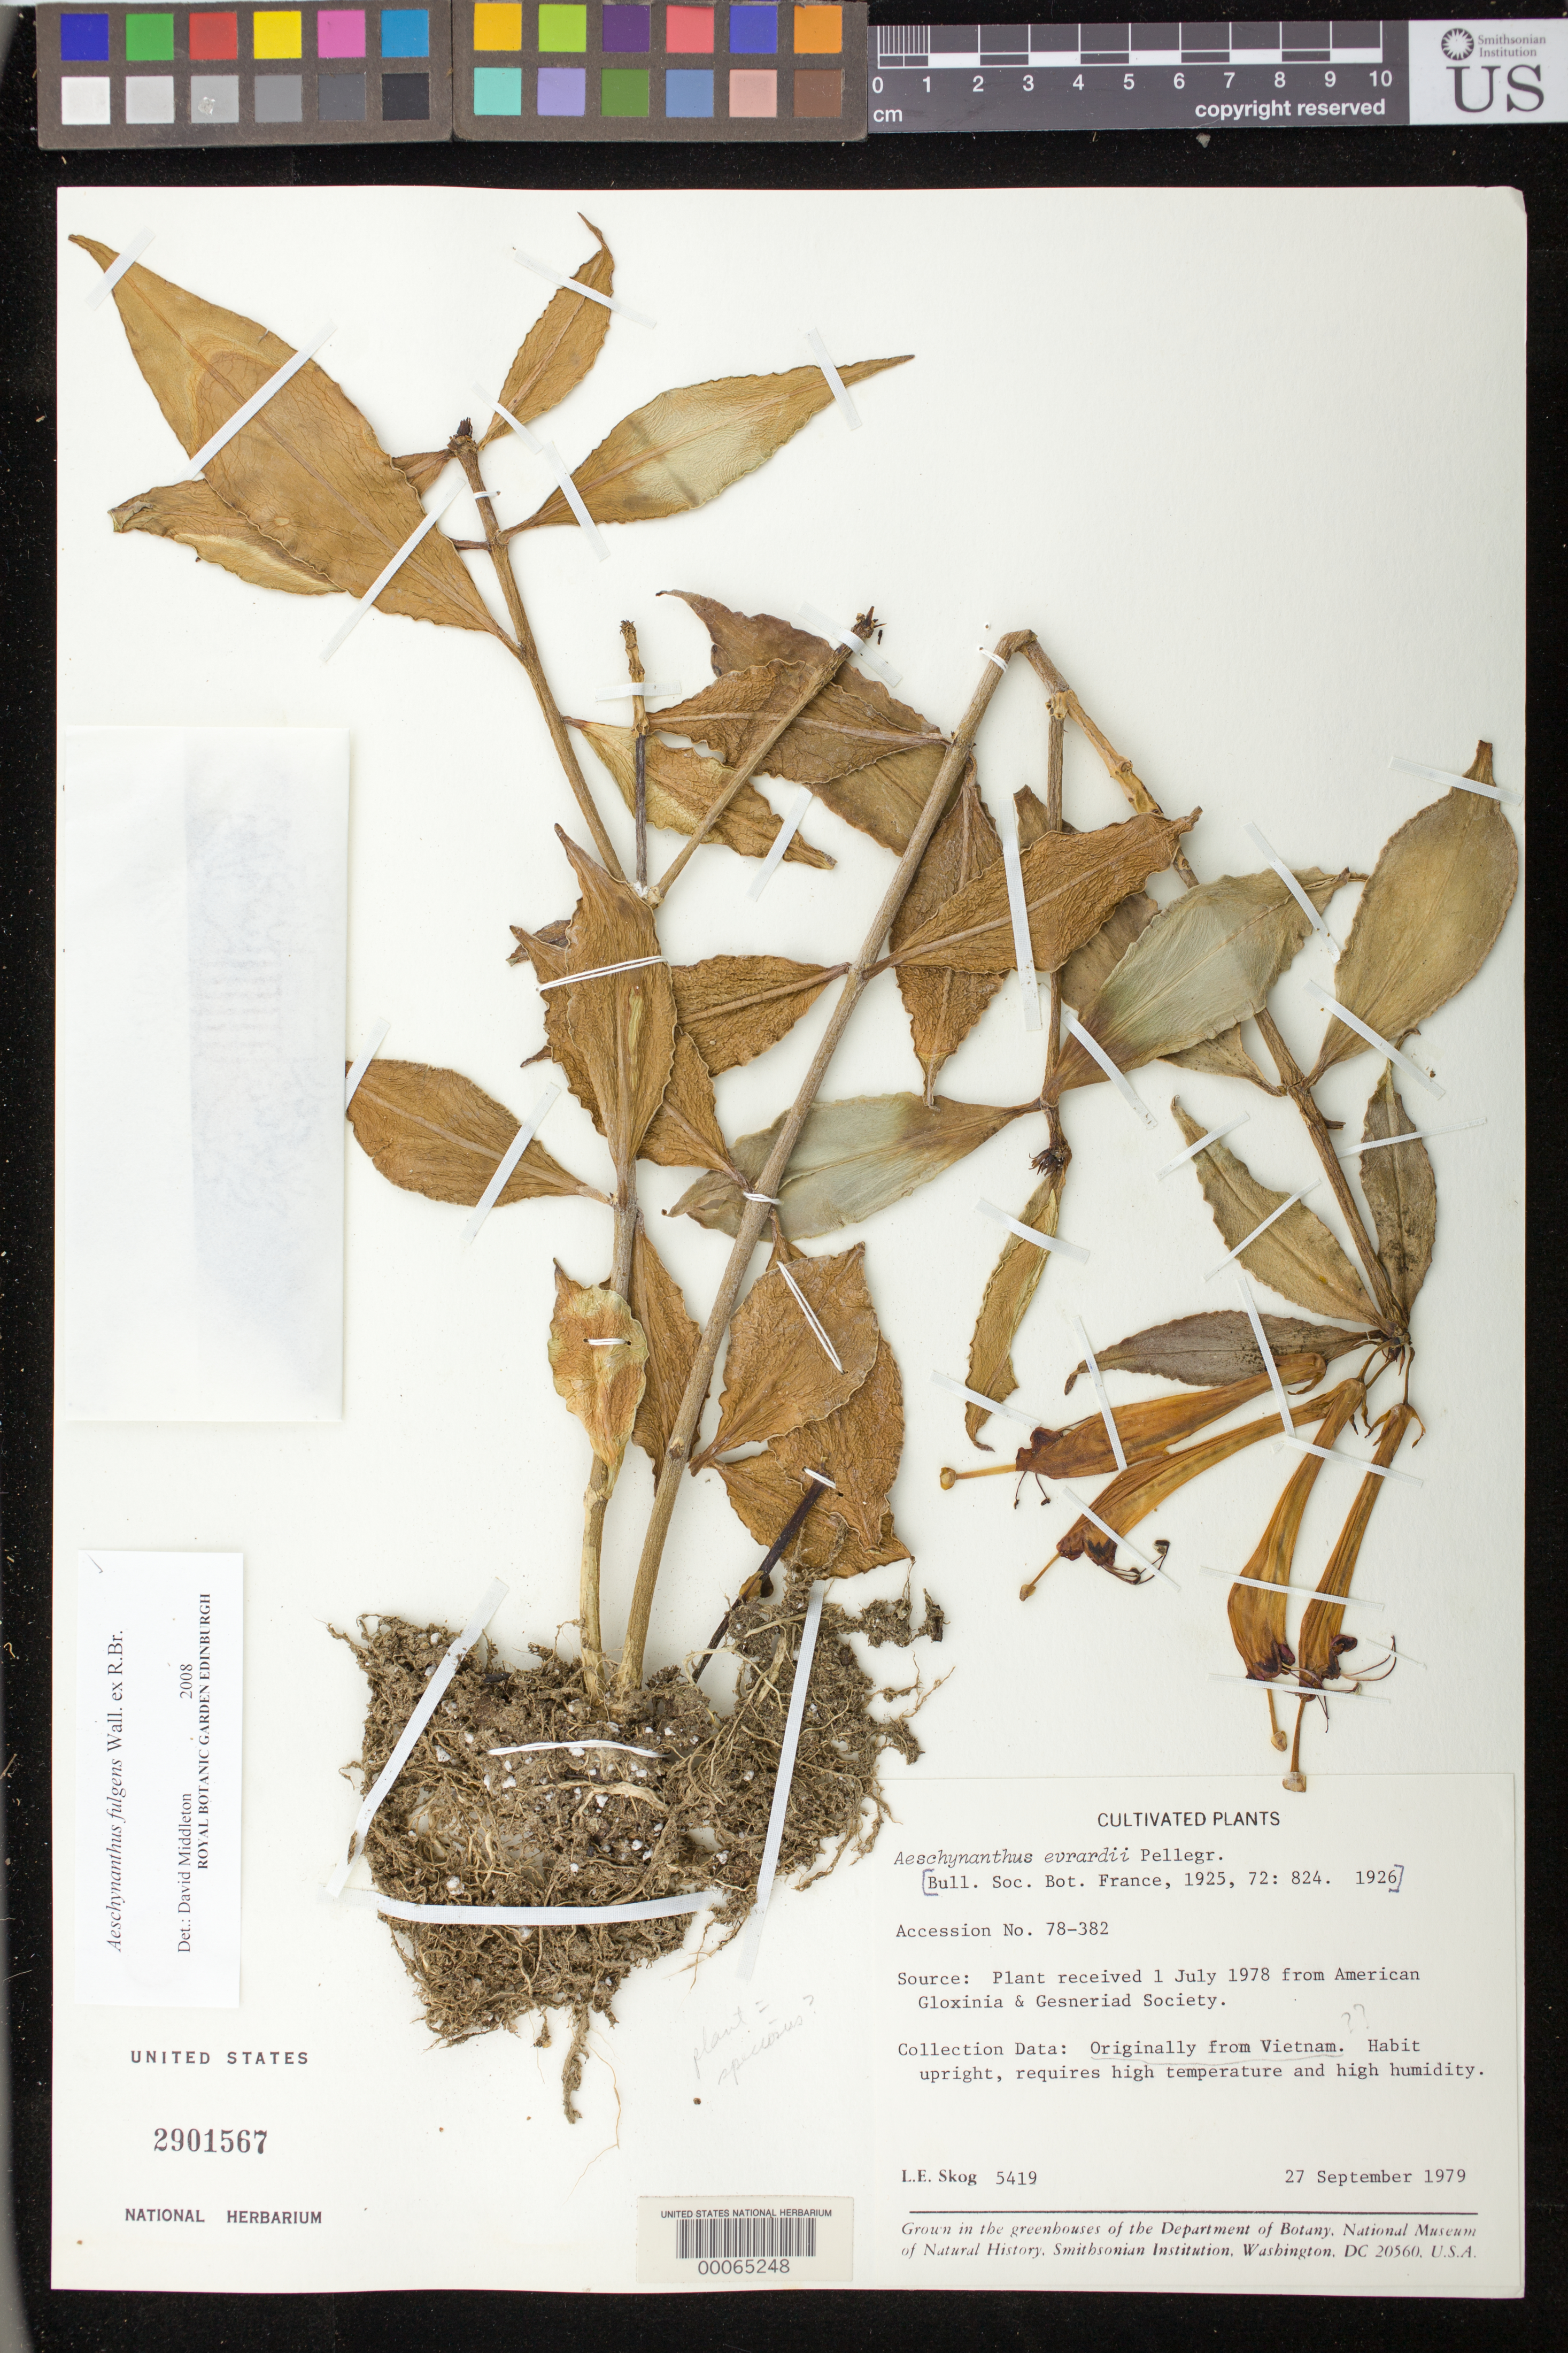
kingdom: Plantae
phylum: Tracheophyta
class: Magnoliopsida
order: Lamiales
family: Gesneriaceae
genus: Aeschynanthus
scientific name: Aeschynanthus fulgens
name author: Wall. ex R. Br.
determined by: Middleton, D. J.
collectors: L. E. Skog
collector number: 5419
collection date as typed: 27 Sep 1979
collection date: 1979-09-27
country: United States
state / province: District of Columbia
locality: Grown in the greenhouses of the Dept. of Botany, NMNH, Smithsonian Institution, Washington, DC [orig. Vietnam?]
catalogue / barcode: US 2901567